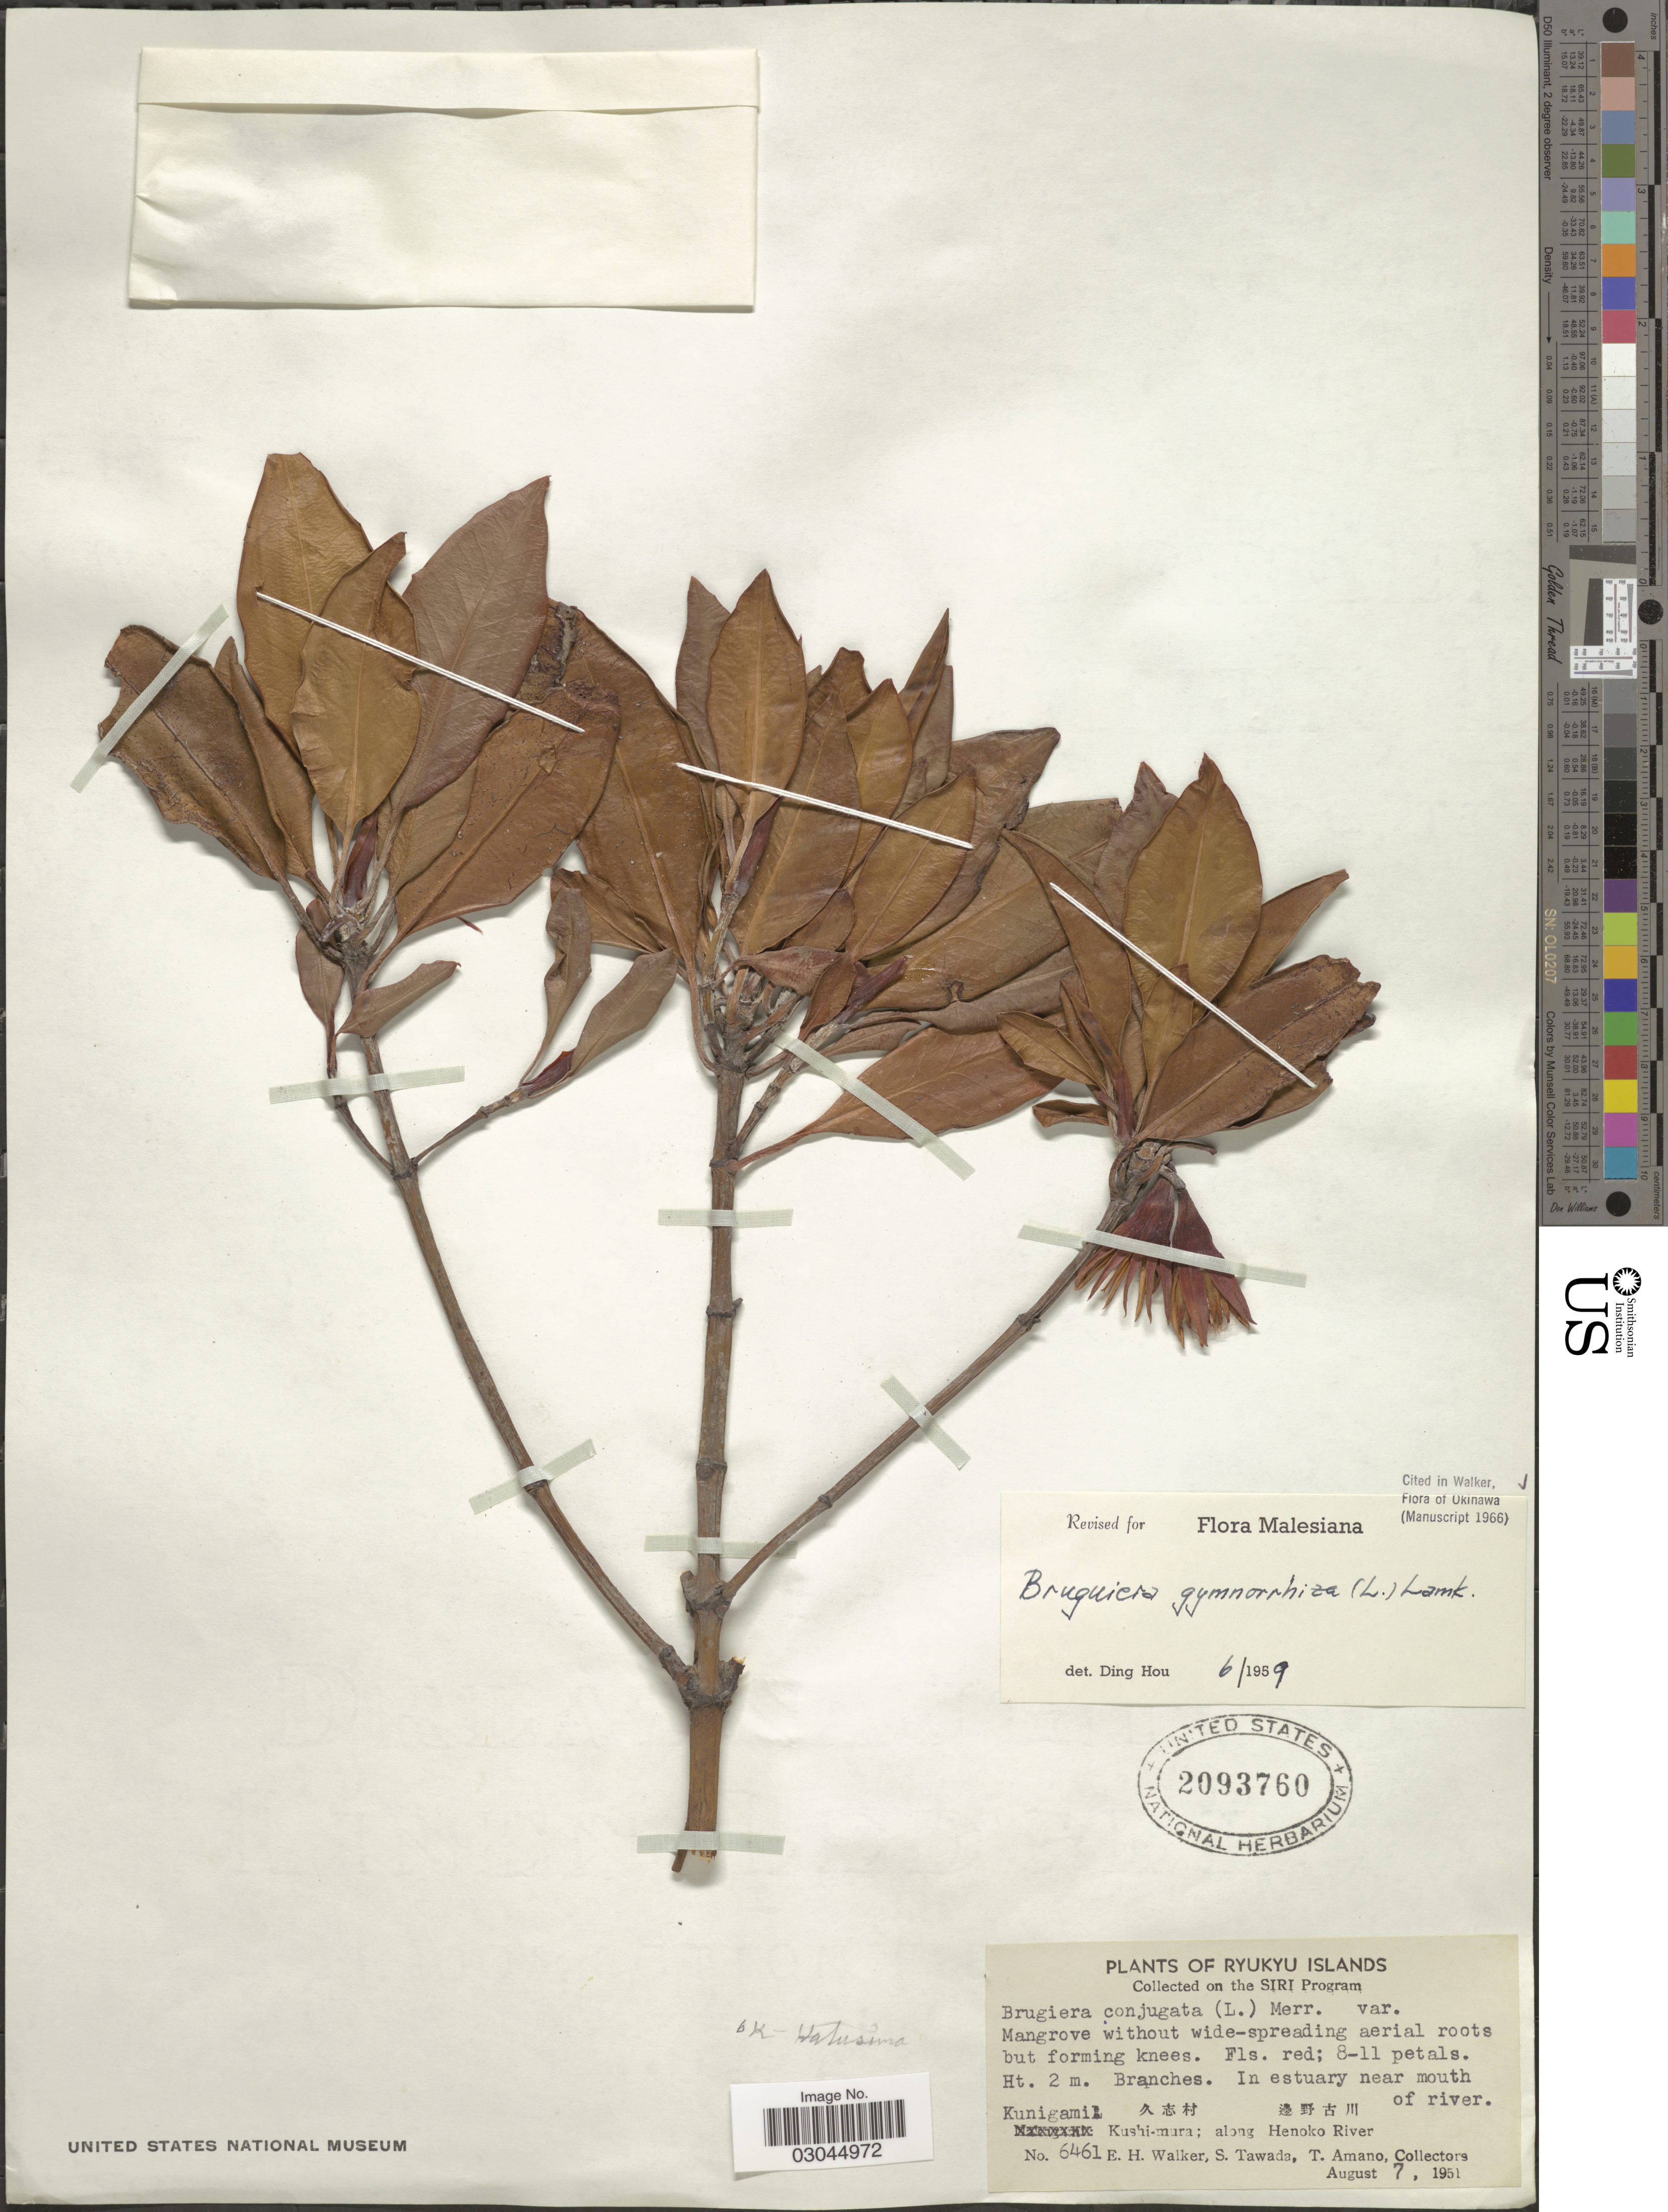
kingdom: Plantae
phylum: Tracheophyta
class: Magnoliopsida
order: Malpighiales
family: Rhizophoraceae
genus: Bruguiera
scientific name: Bruguiera gymnorhiza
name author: (L.) Savigny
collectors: E. H. Walker, S. Tawada & T. Amano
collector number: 6461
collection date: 1951-08-07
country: Japan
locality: Ryukyu Islands, Kunigami, Kushi-mura; along Henoko River, In estuary near mouth of river.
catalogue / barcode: US 2093760